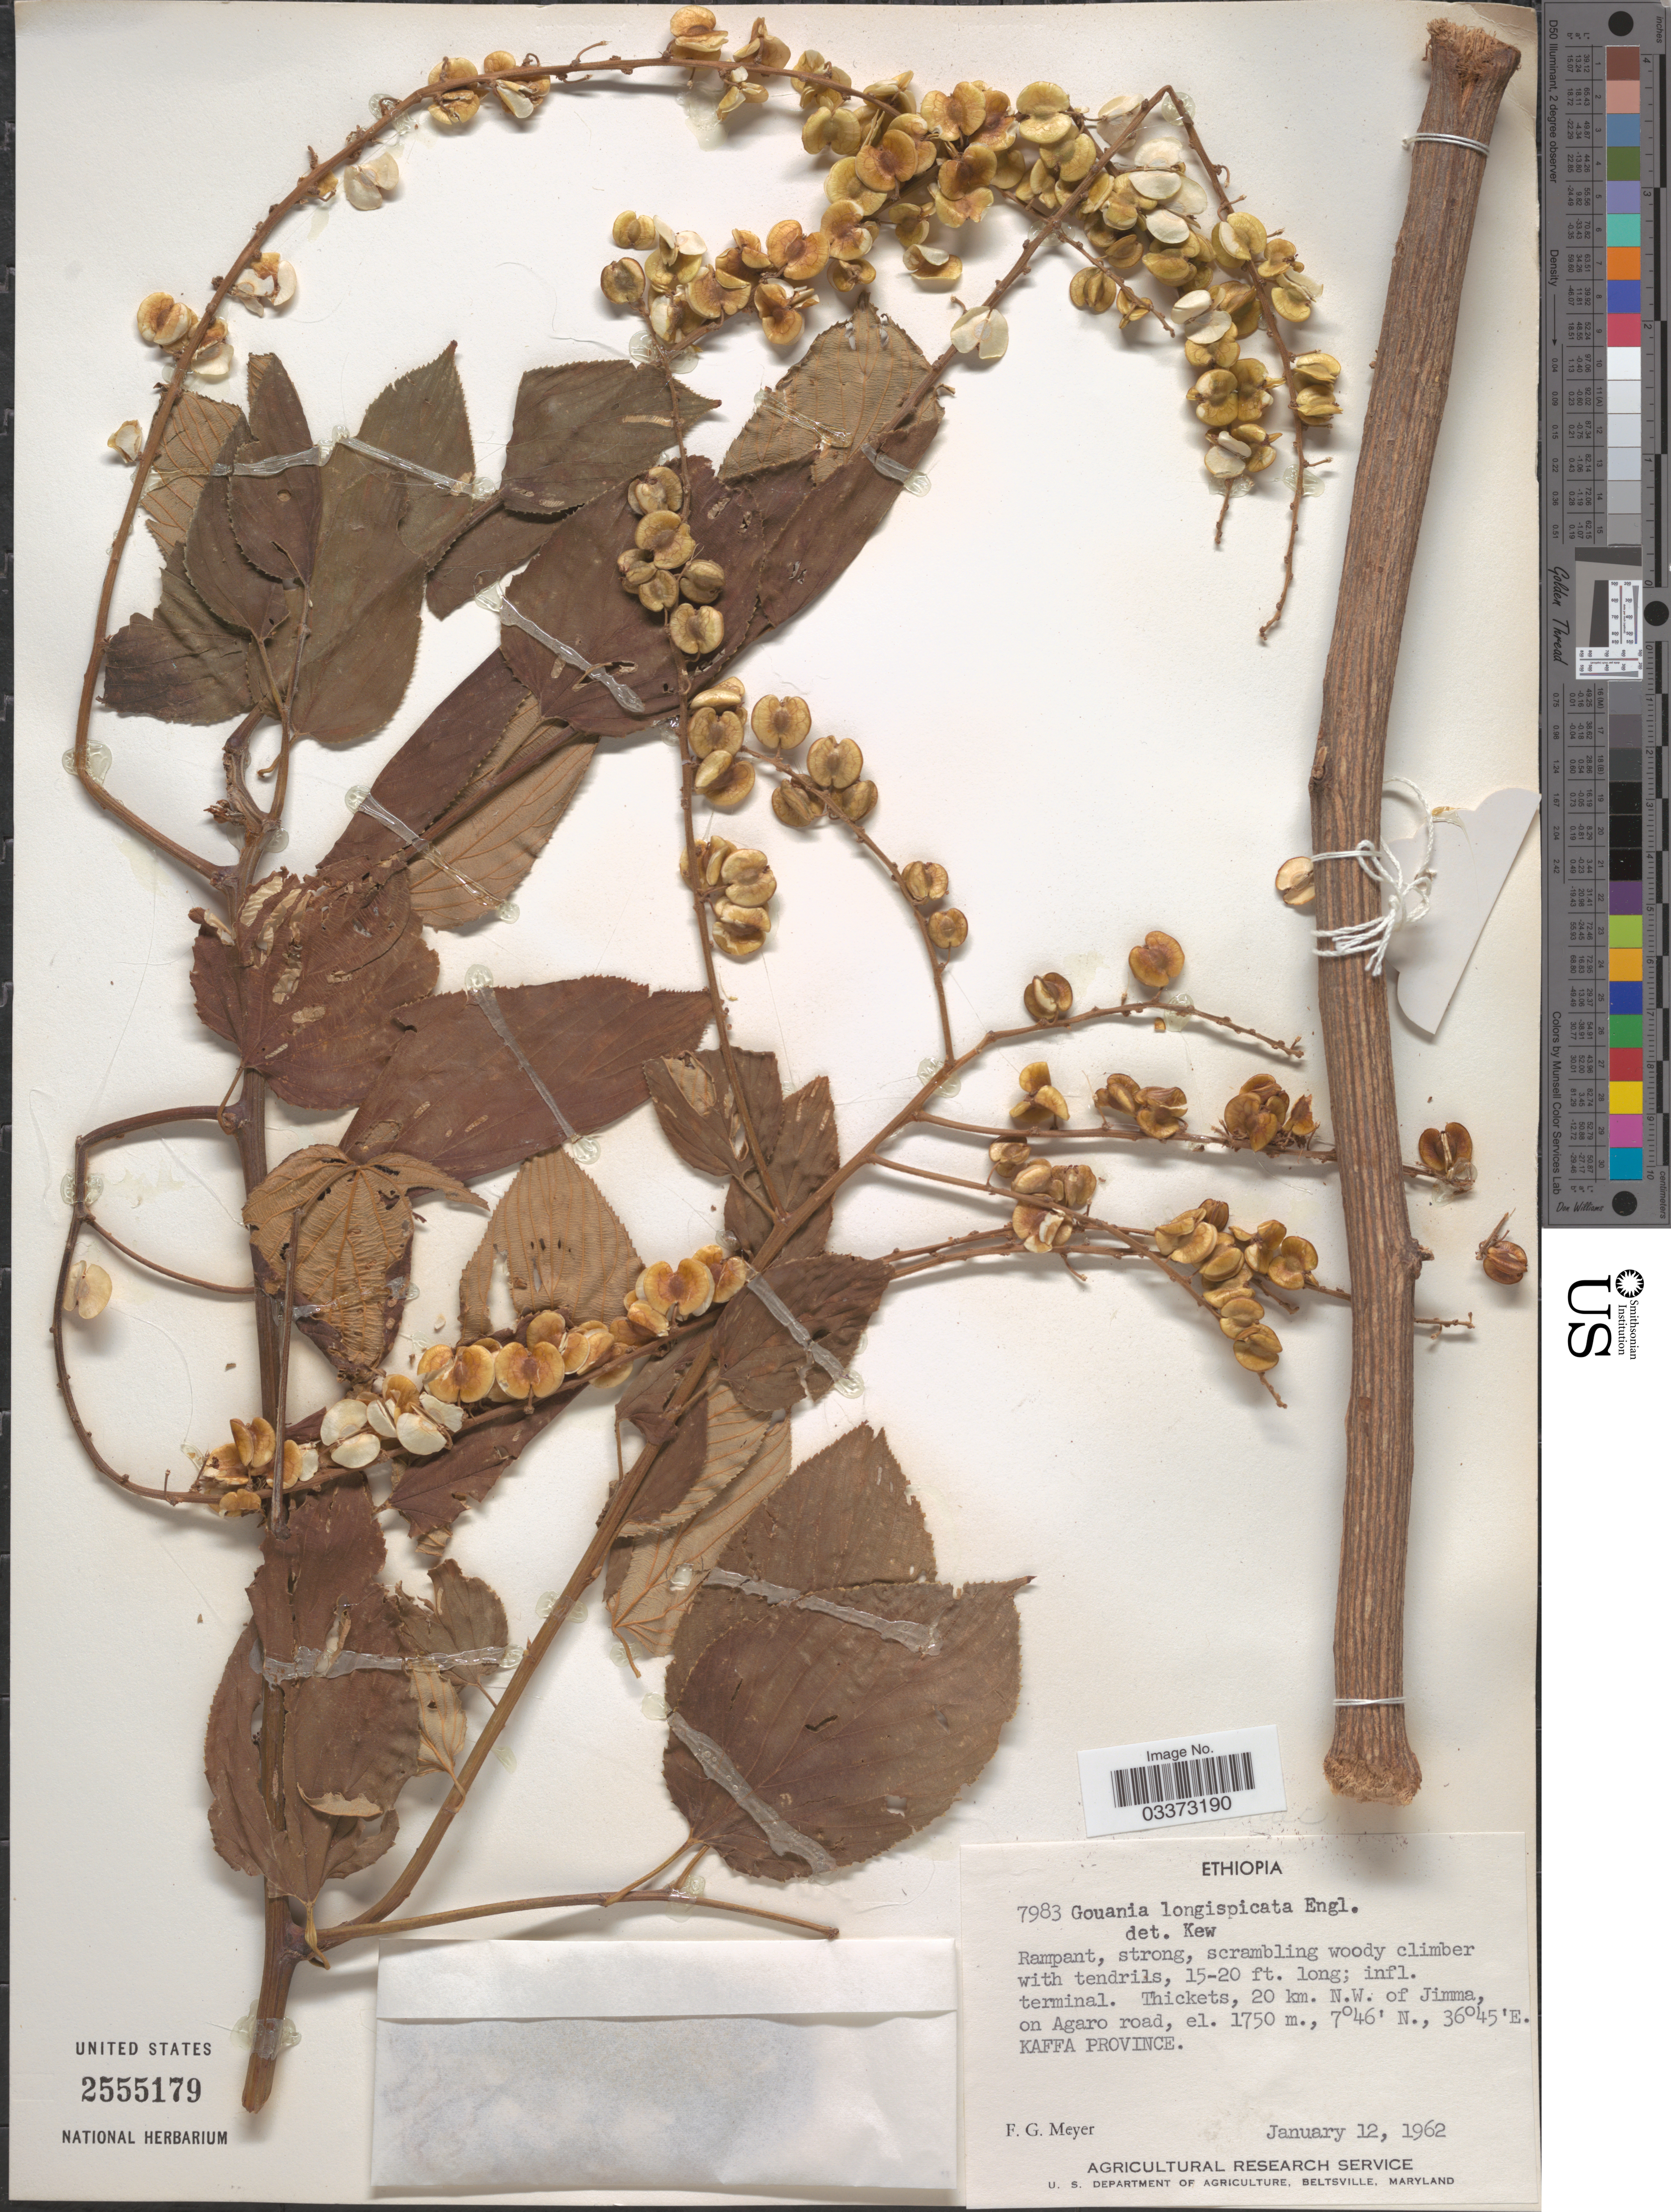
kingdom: Plantae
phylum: Tracheophyta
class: Magnoliopsida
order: Rosales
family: Rhamnaceae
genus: Gouania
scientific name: Gouania longispicata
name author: Engl.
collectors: F. G. Meyer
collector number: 7983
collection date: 1962-01-12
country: Ethiopia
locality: N.W. of Jimma, on Agaro road, Kaffa Province.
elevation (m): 1750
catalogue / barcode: US 2555179